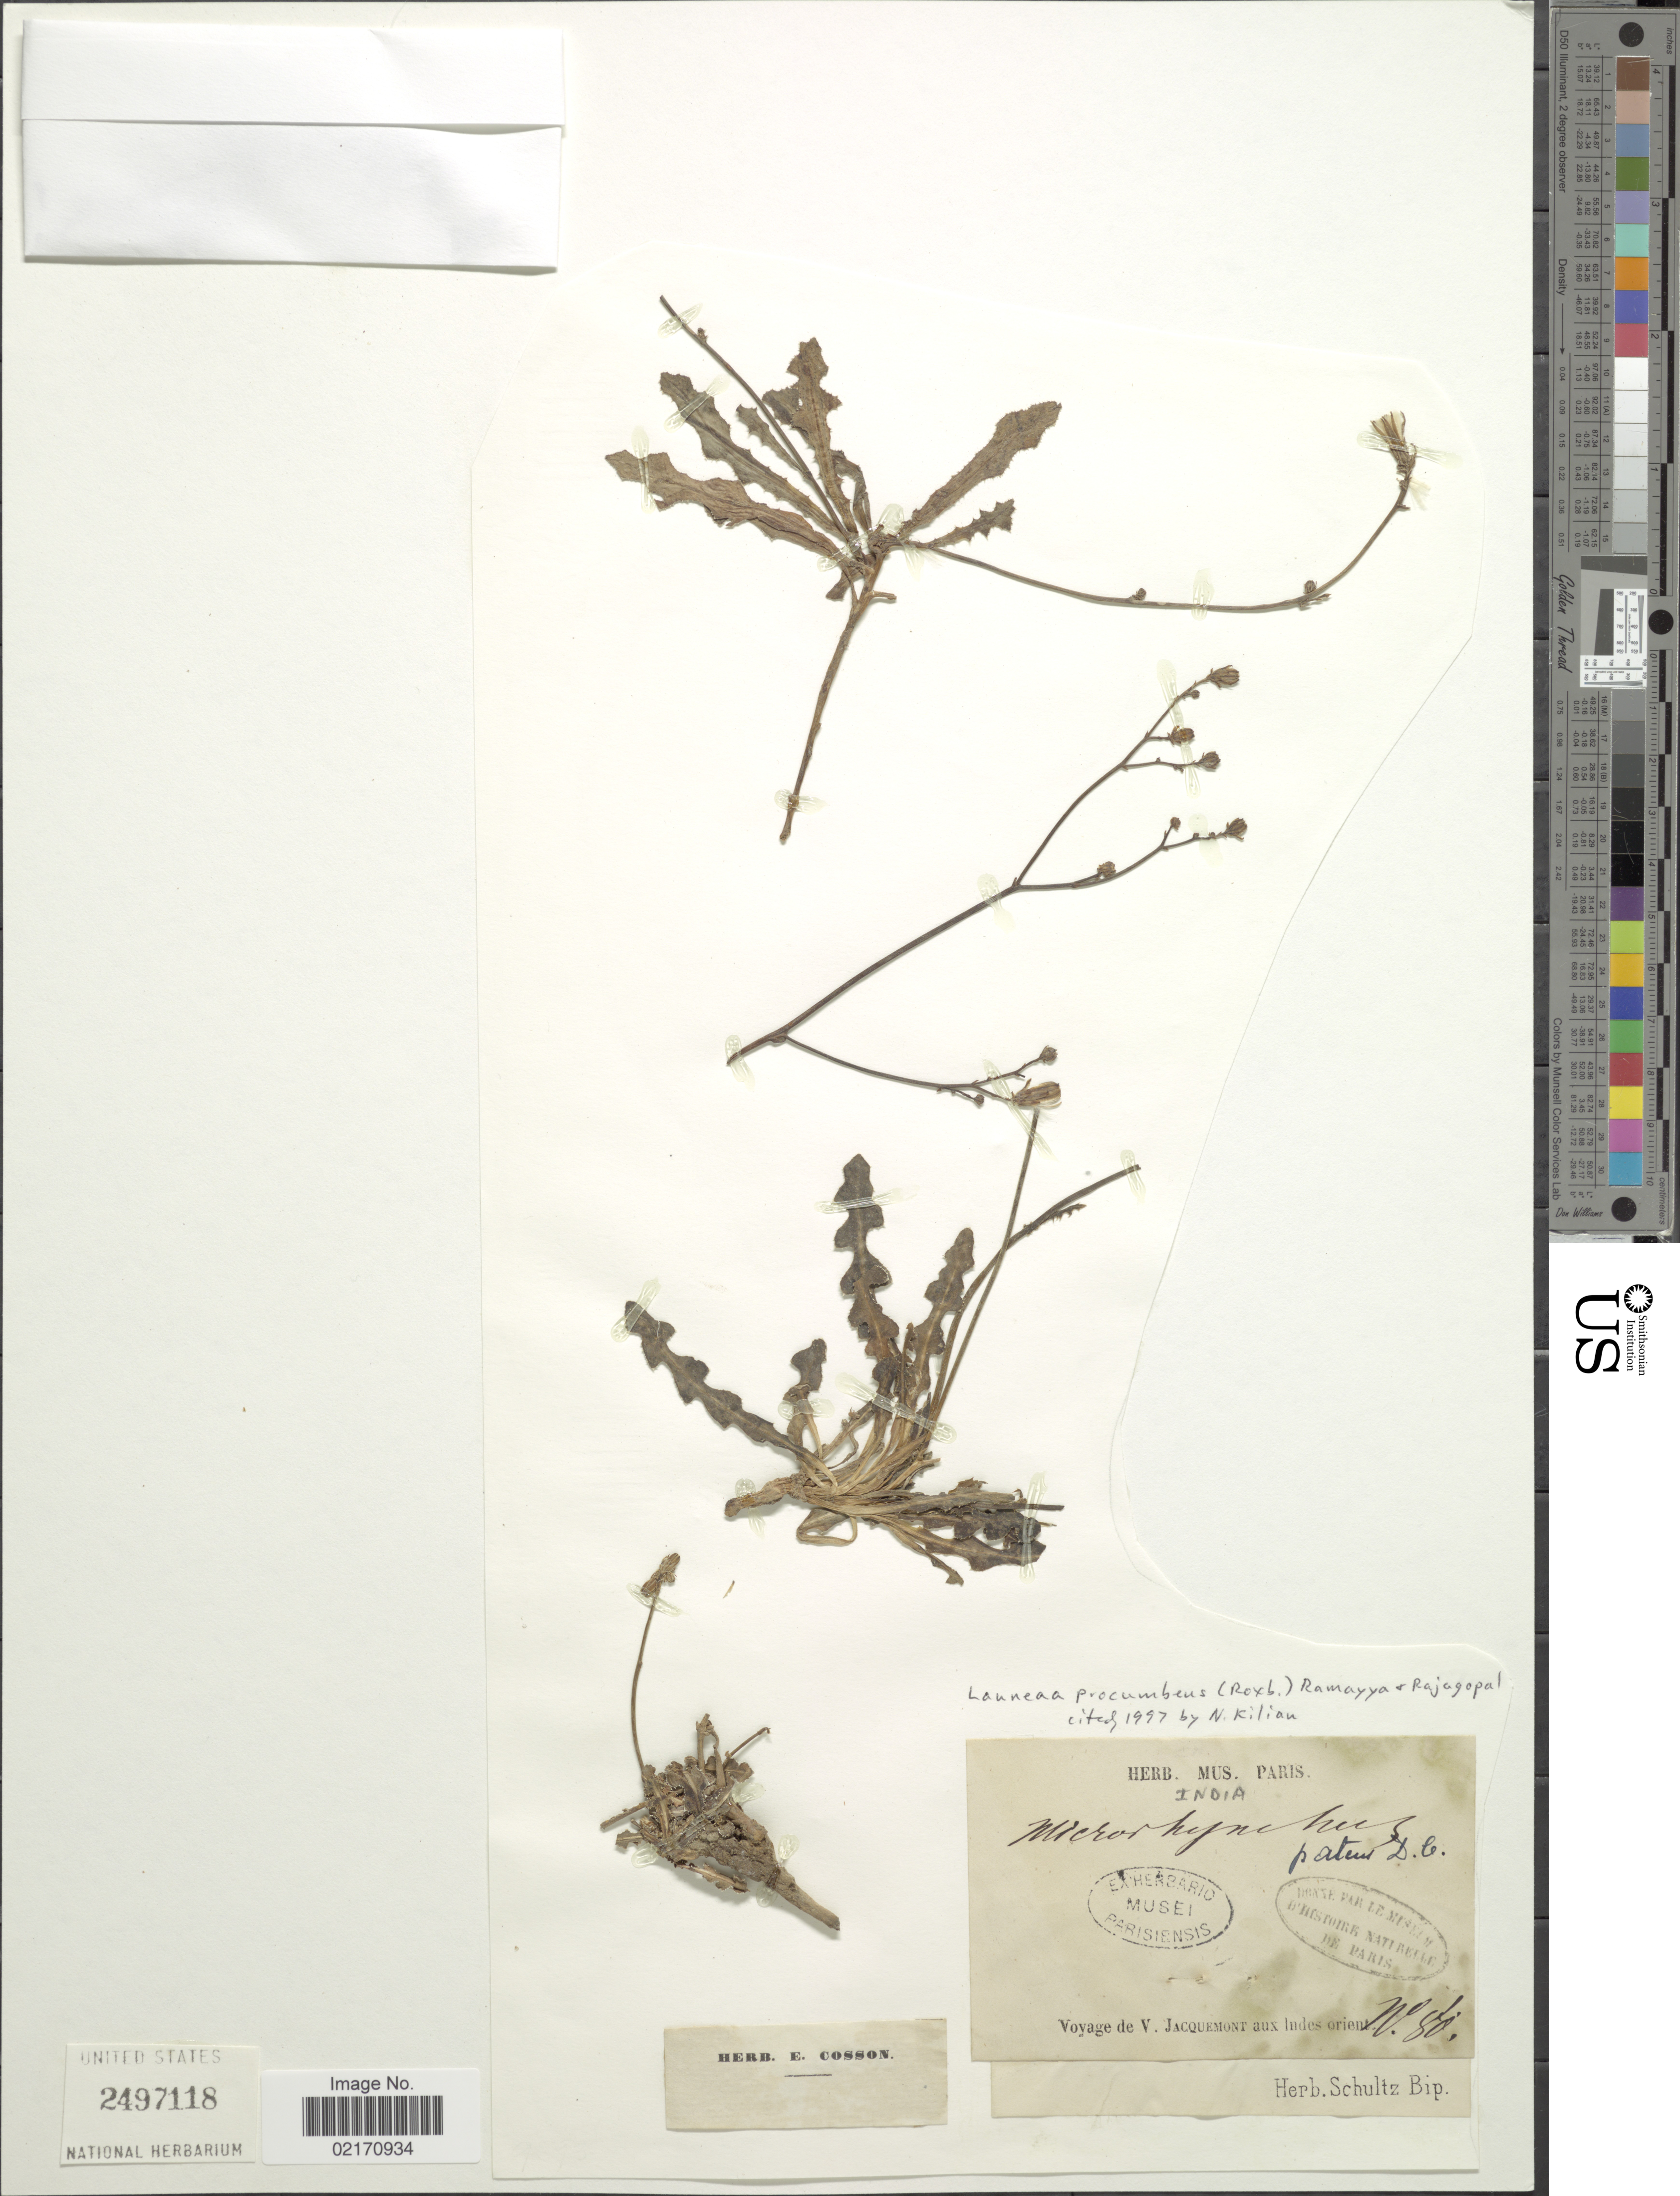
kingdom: Plantae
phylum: Tracheophyta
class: Magnoliopsida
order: Asterales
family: Asteraceae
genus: Launaea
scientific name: Launaea procumbens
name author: (Roxb.) Ramayya & Rajagopal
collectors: V. Jacquemont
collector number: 80*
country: India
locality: Aux Indes orient.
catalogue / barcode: US 2497118